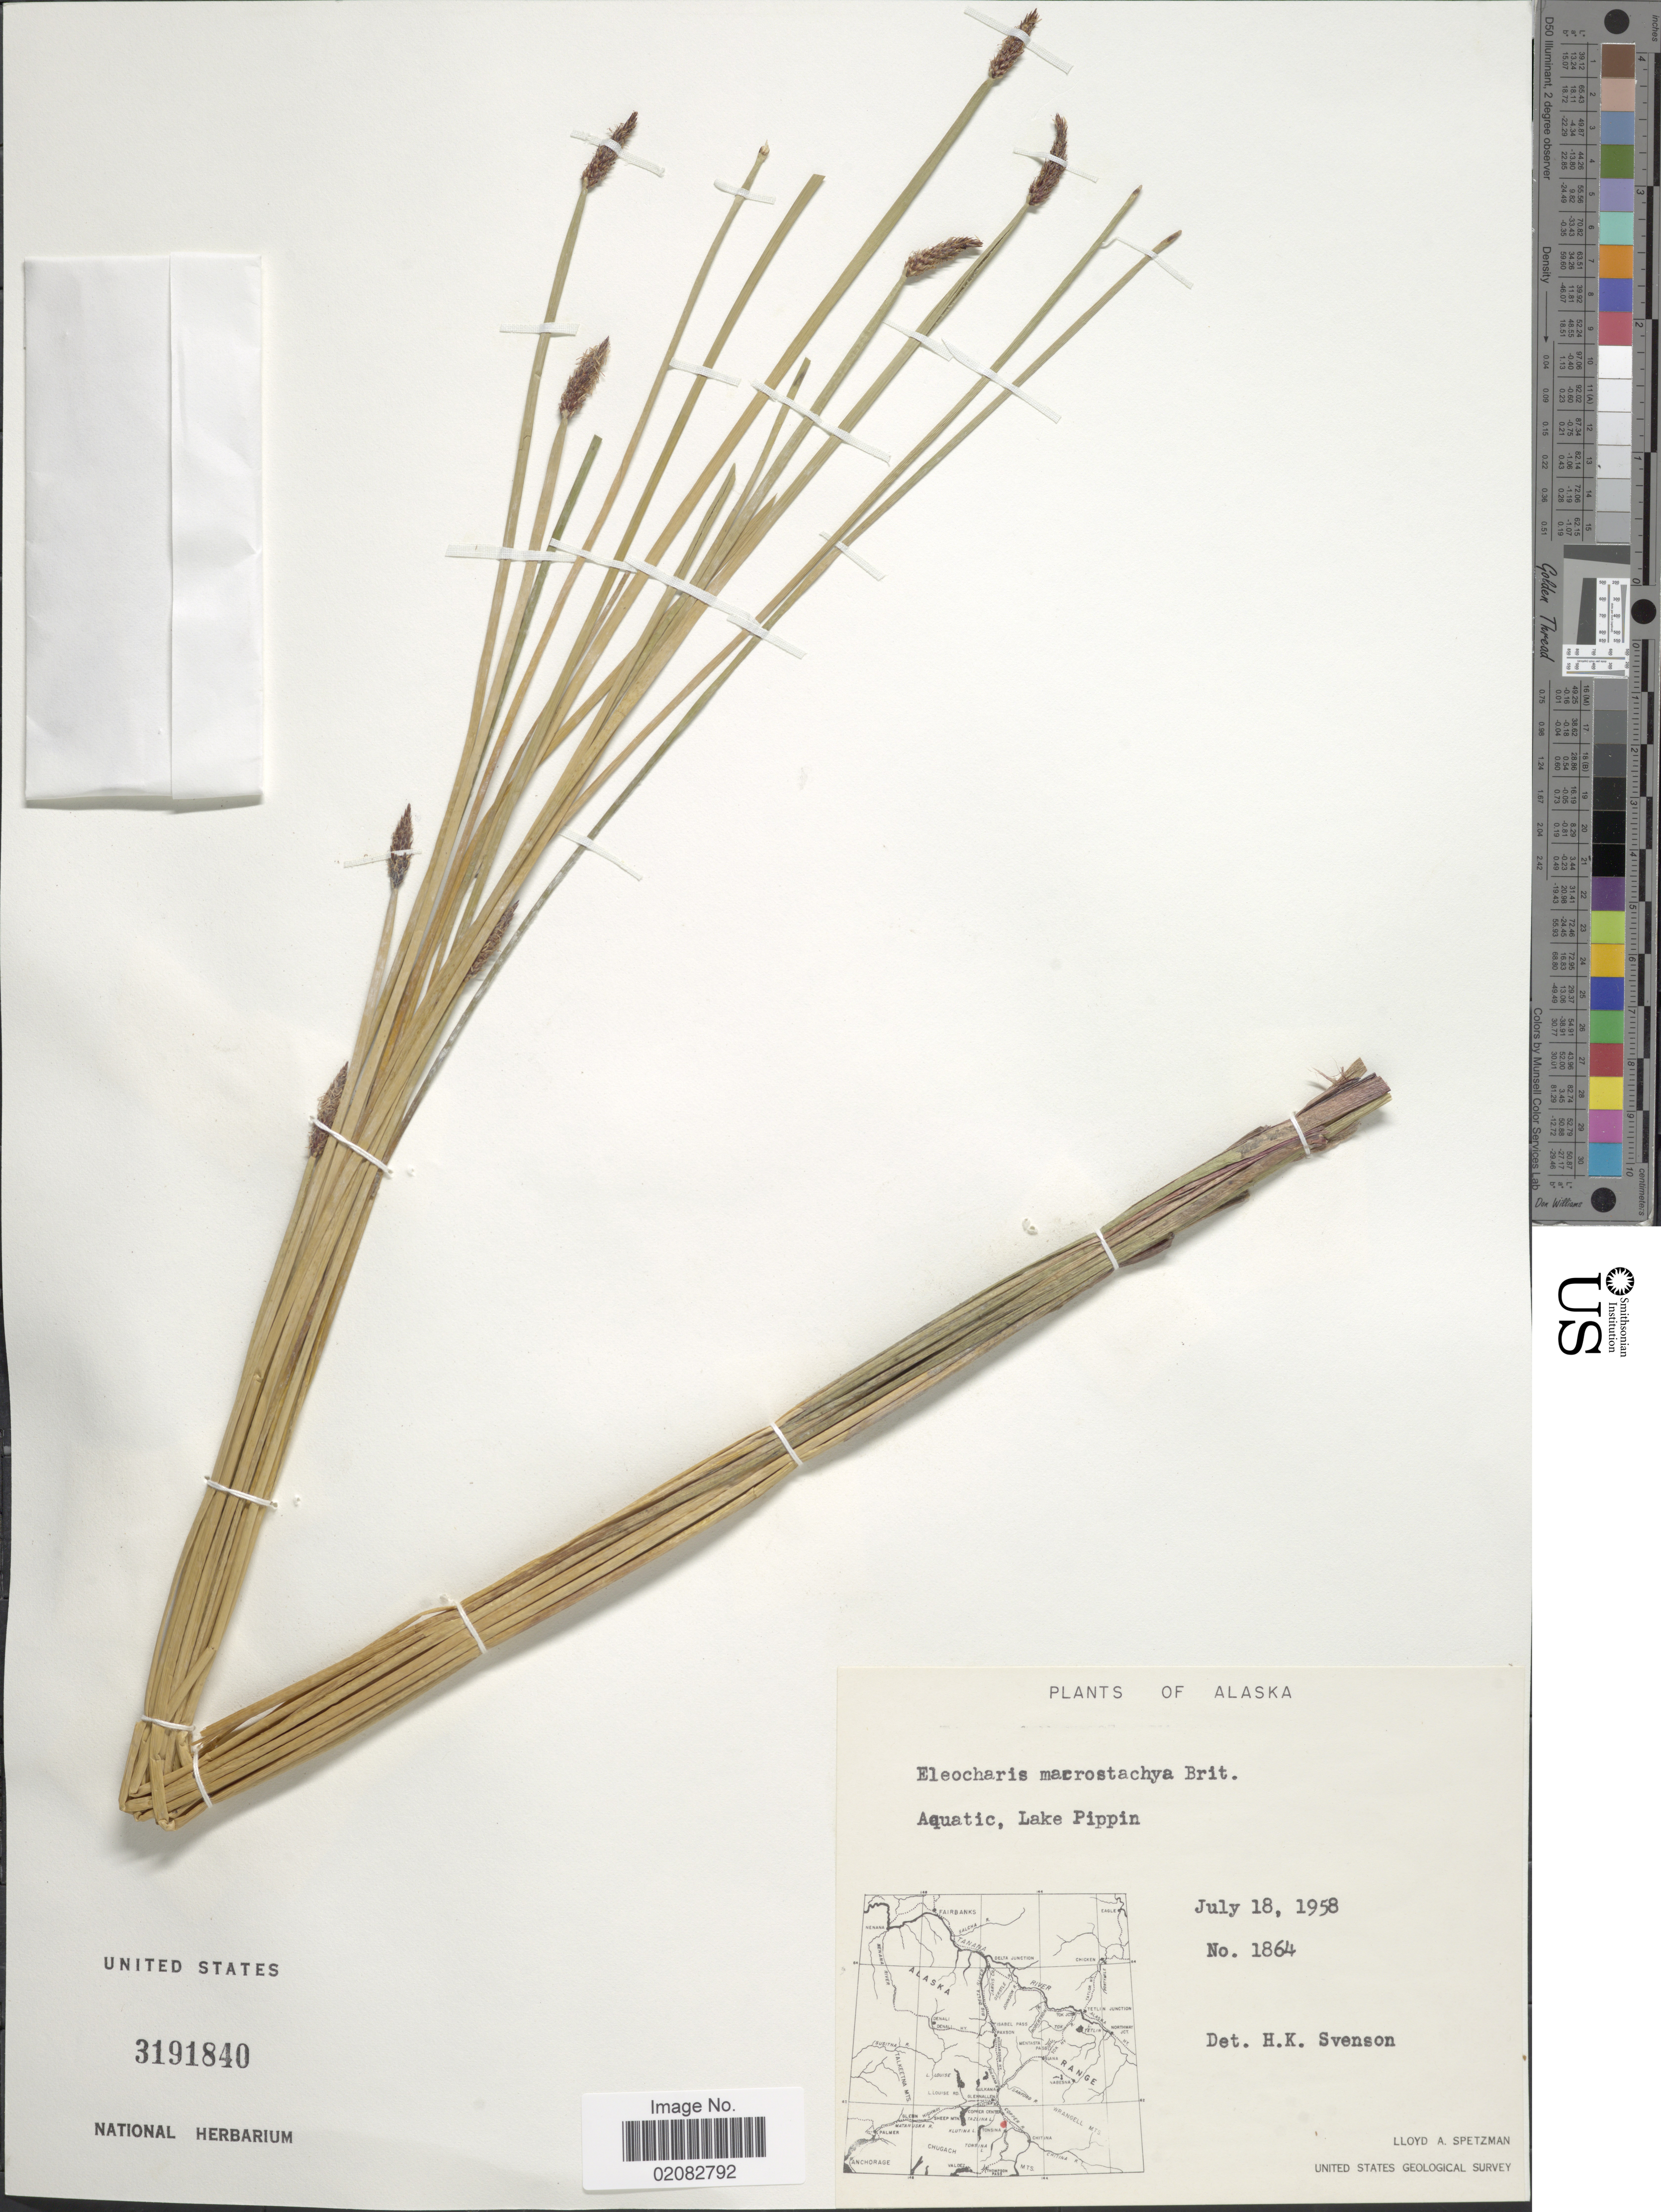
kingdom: Plantae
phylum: Tracheophyta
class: Liliopsida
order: Poales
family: Cyperaceae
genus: Eleocharis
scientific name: Eleocharis macrostachya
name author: Britton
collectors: L. Spetzman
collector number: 1864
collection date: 1958-07-18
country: United States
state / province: Alaska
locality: Aquatic, Lake Pippin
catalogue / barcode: US 3191840